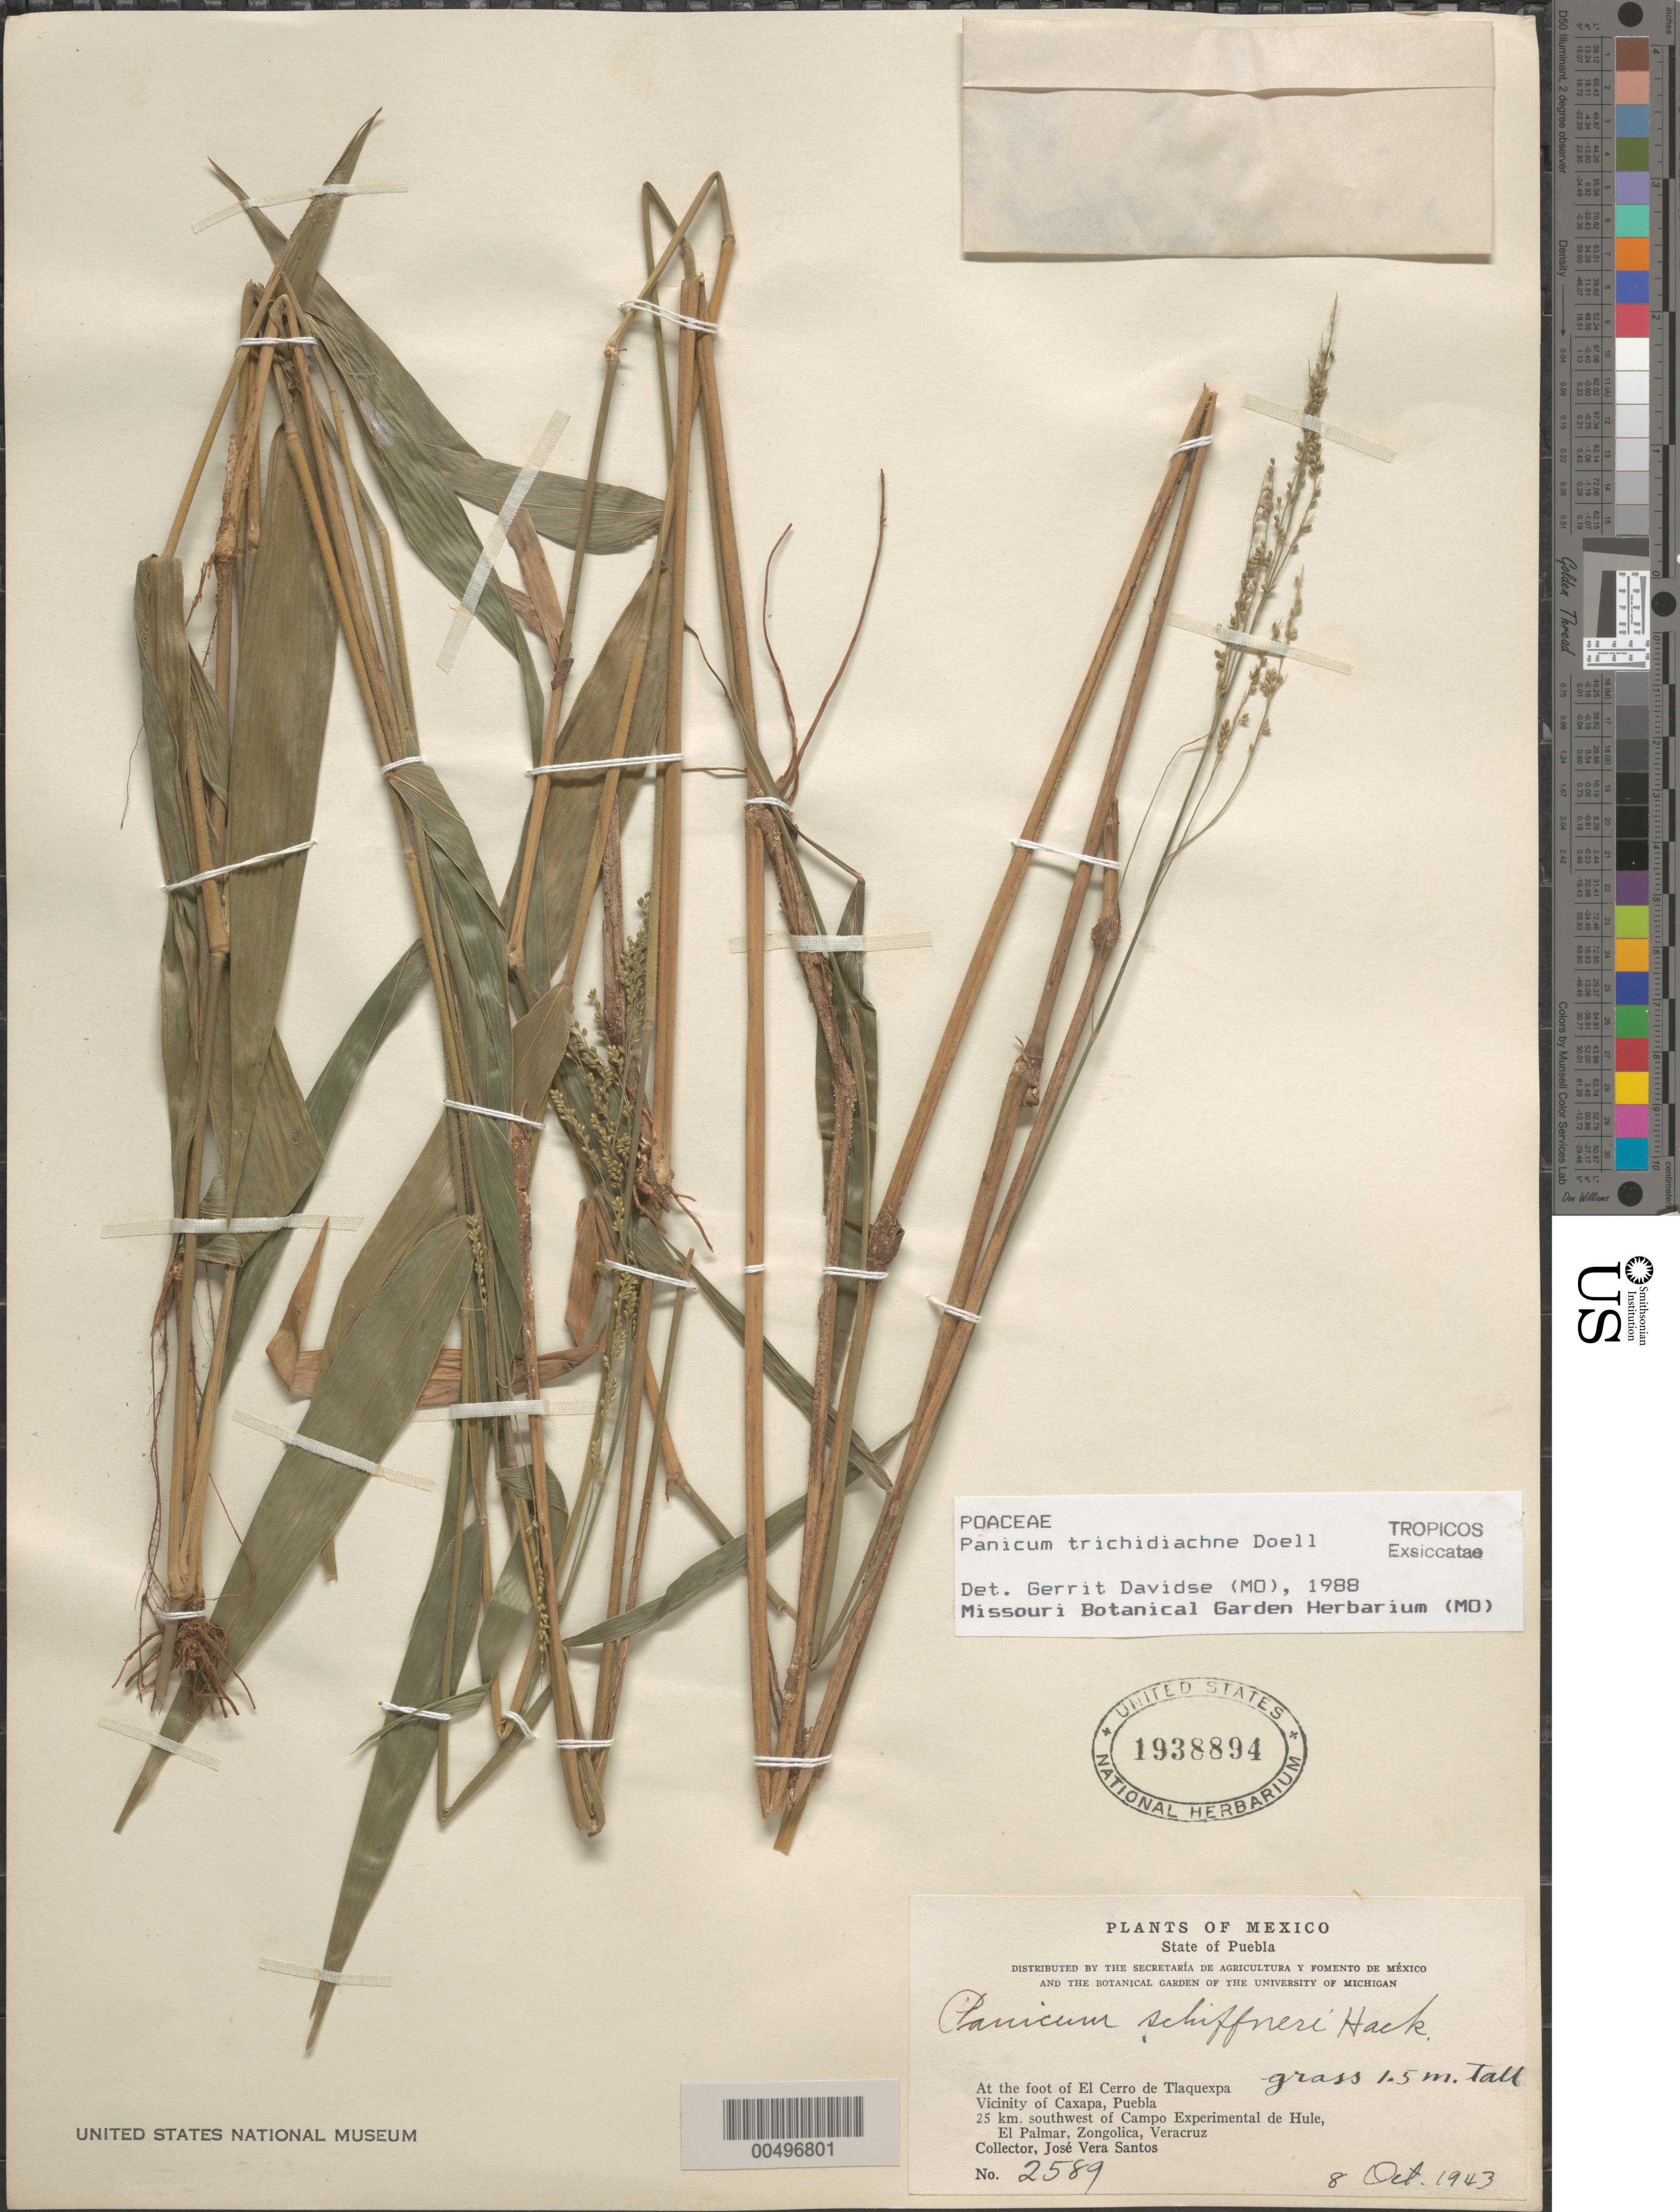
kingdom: Plantae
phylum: Tracheophyta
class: Liliopsida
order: Poales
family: Poaceae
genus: Panicum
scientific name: Panicum trichidiachne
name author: Döll in Mart.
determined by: Davidse, Gerrit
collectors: J. V. Santos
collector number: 2589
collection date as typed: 8 Oct 1943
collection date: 1943-10-08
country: Mexico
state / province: Puebla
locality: At the foot of El Cerro de Tlaquexpa, vicinity of Caxapa, PB, 25 km SW of Campo Experimental de Hule, El Palmar, Zongolica, VC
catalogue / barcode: US 1938894